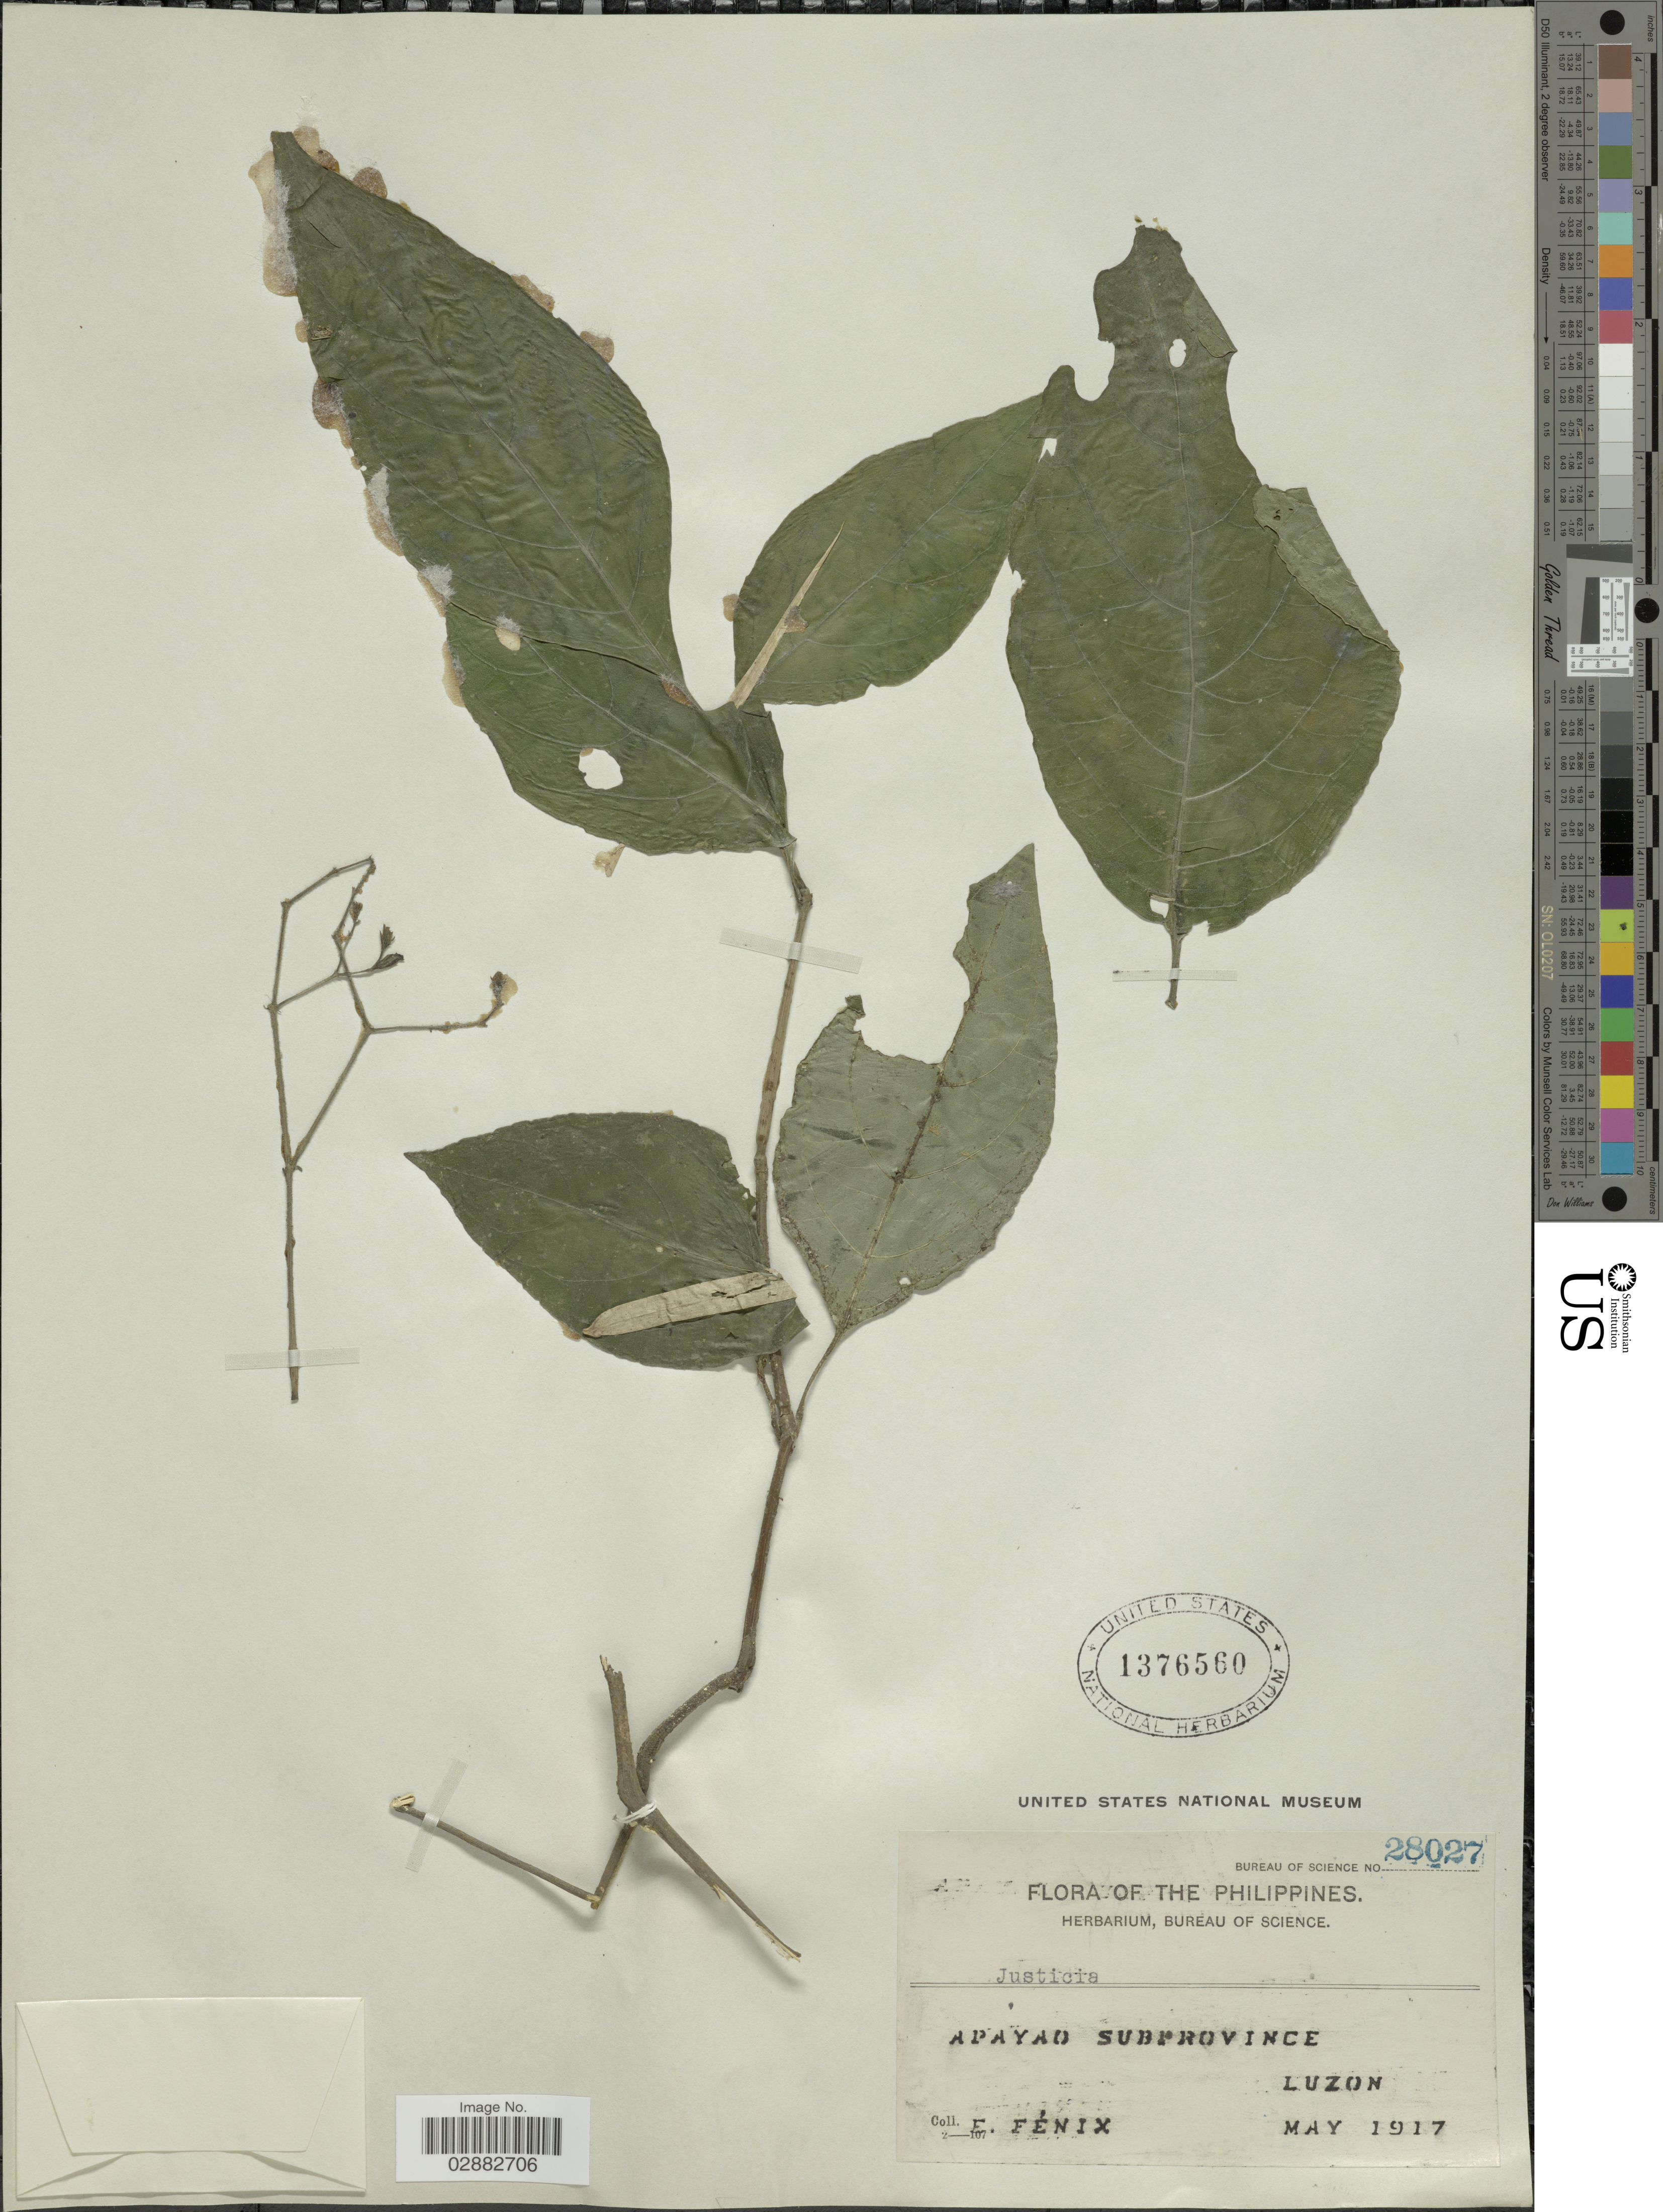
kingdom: Plantae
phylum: Tracheophyta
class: Magnoliopsida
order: Lamiales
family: Acanthaceae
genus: Justicia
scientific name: Justicia sp.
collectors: E. Fénix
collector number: Bureau of Science 28027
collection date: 1917-05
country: Philippines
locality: Apayao Subprovince, Luzon.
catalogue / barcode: US 1376560